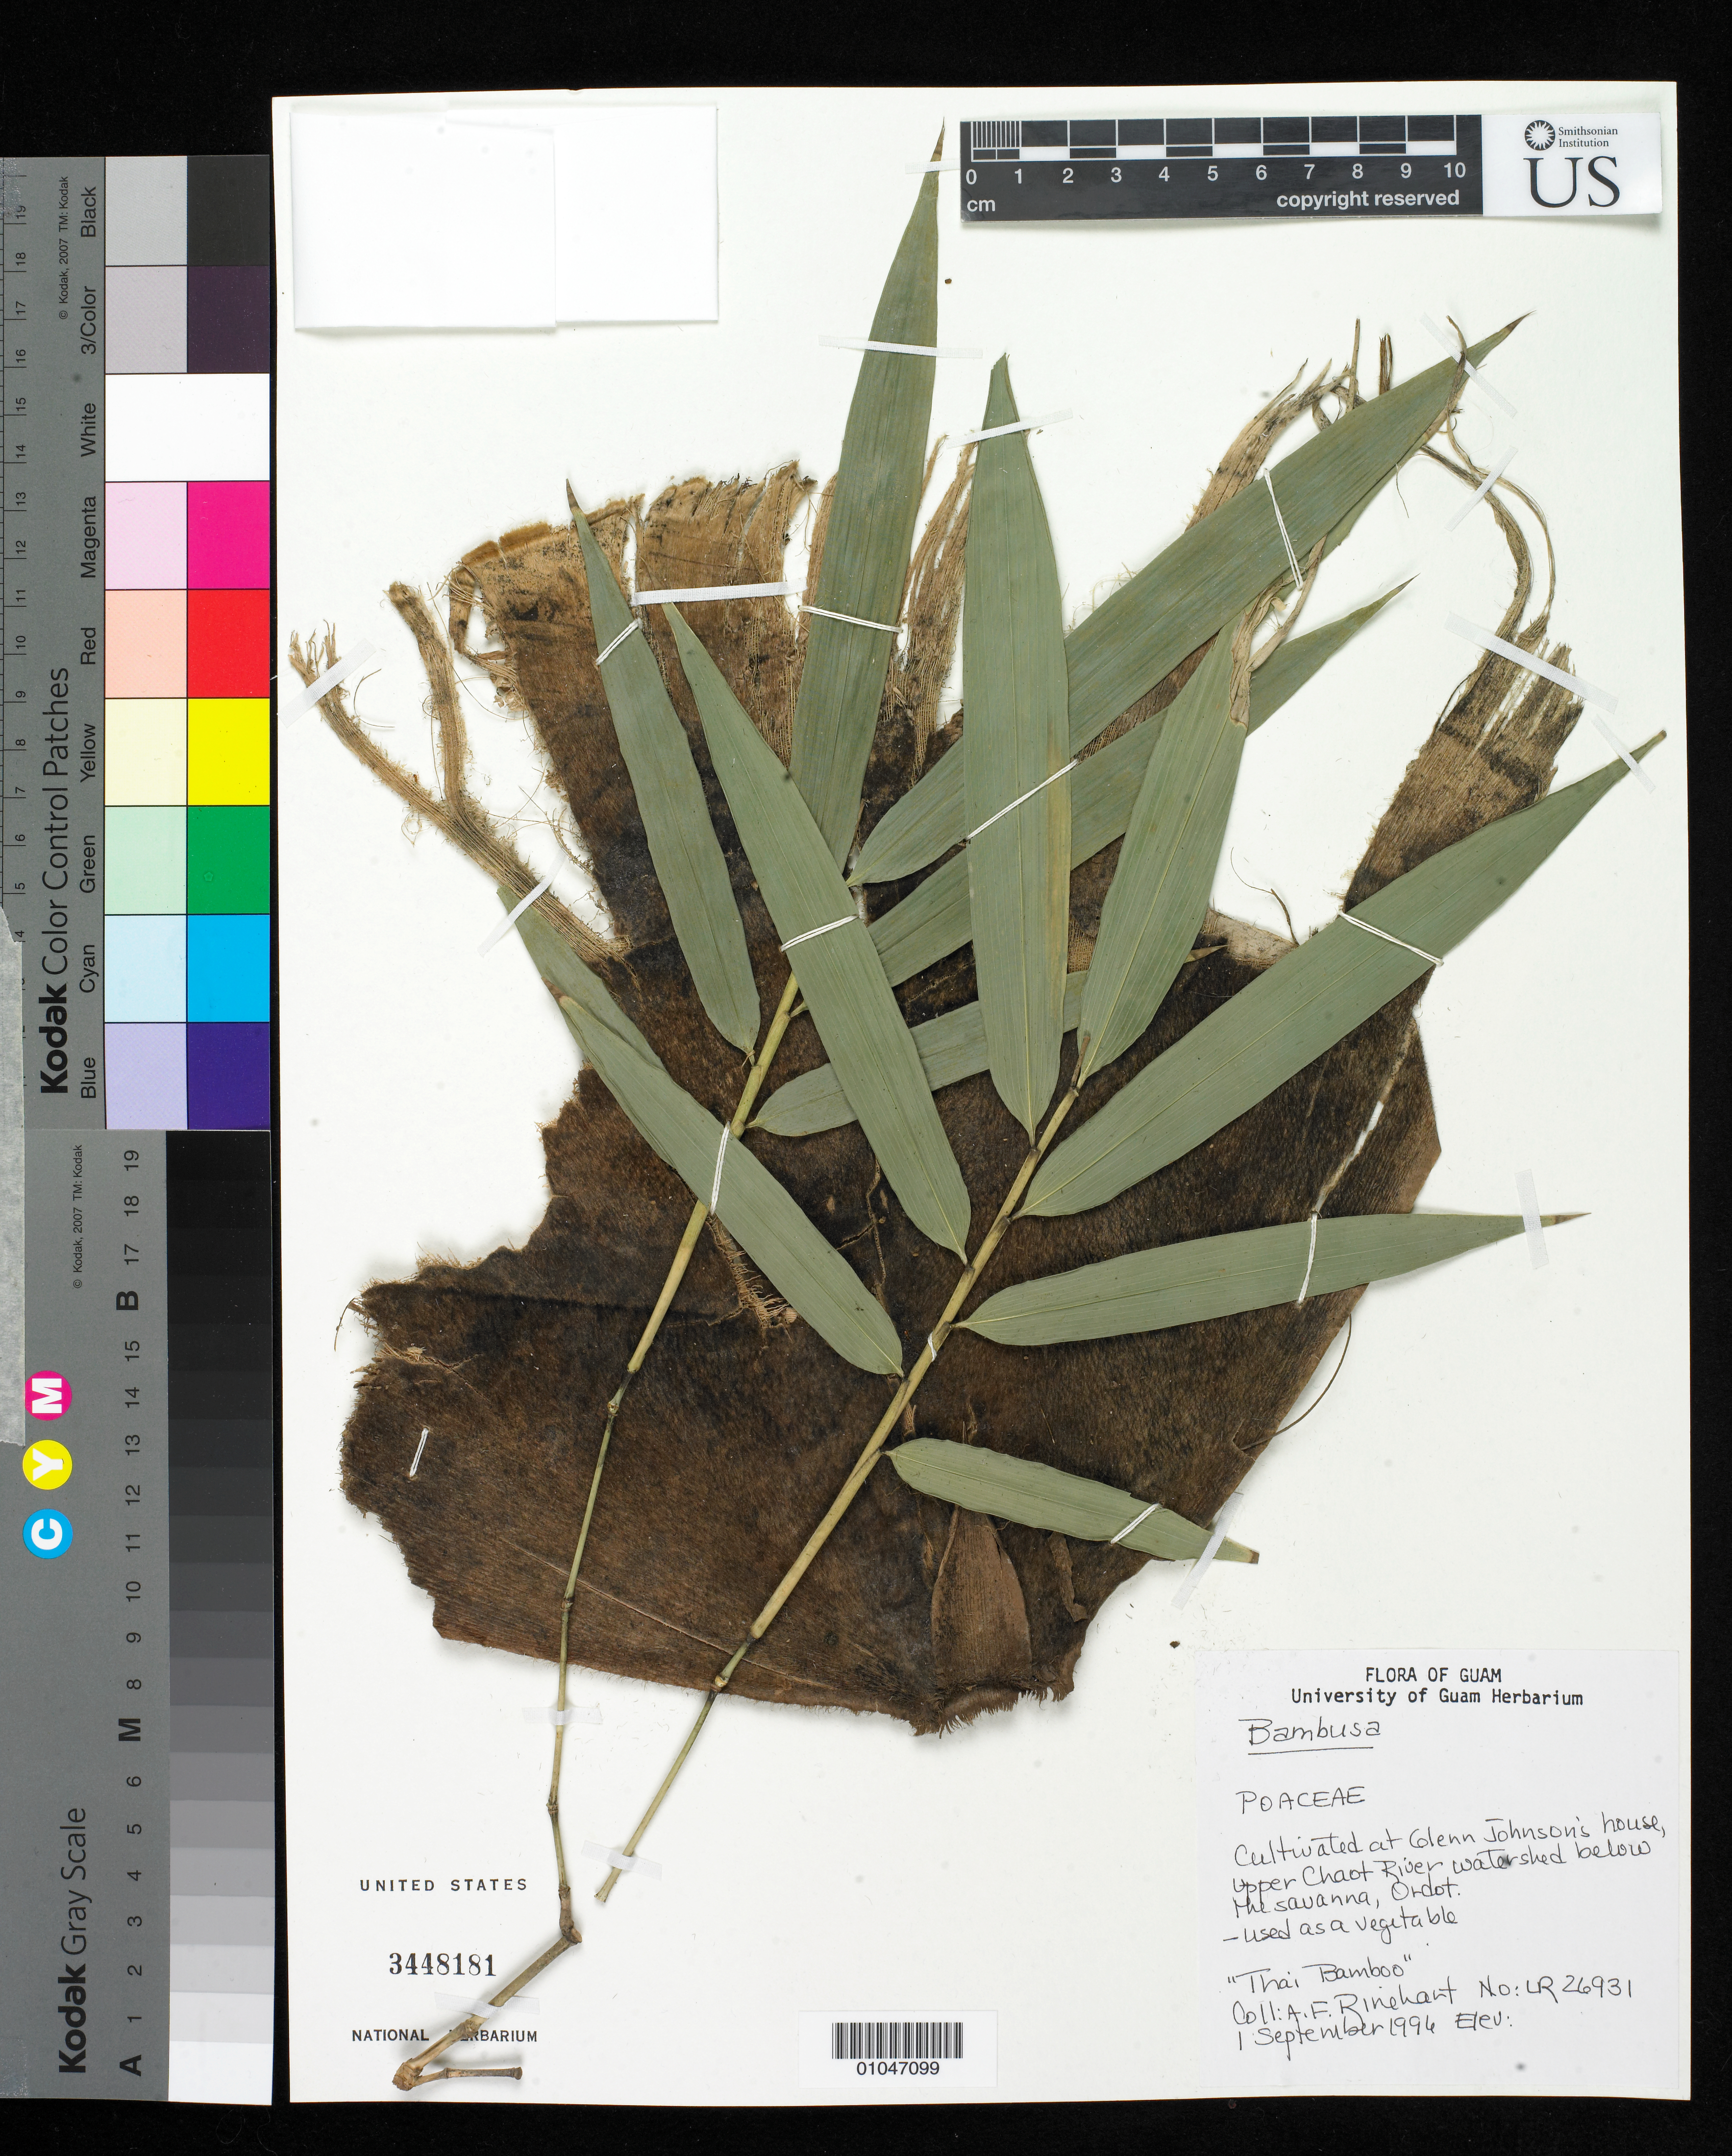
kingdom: Plantae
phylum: Tracheophyta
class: Liliopsida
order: Poales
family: Poaceae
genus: Bambusa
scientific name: Bambusa sp.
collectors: A. Rinehart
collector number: LR 26931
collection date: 1996-09-01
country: Guam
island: Guam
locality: Upper Chaot River watershed below the savanna, Ordot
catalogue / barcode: US 3448181